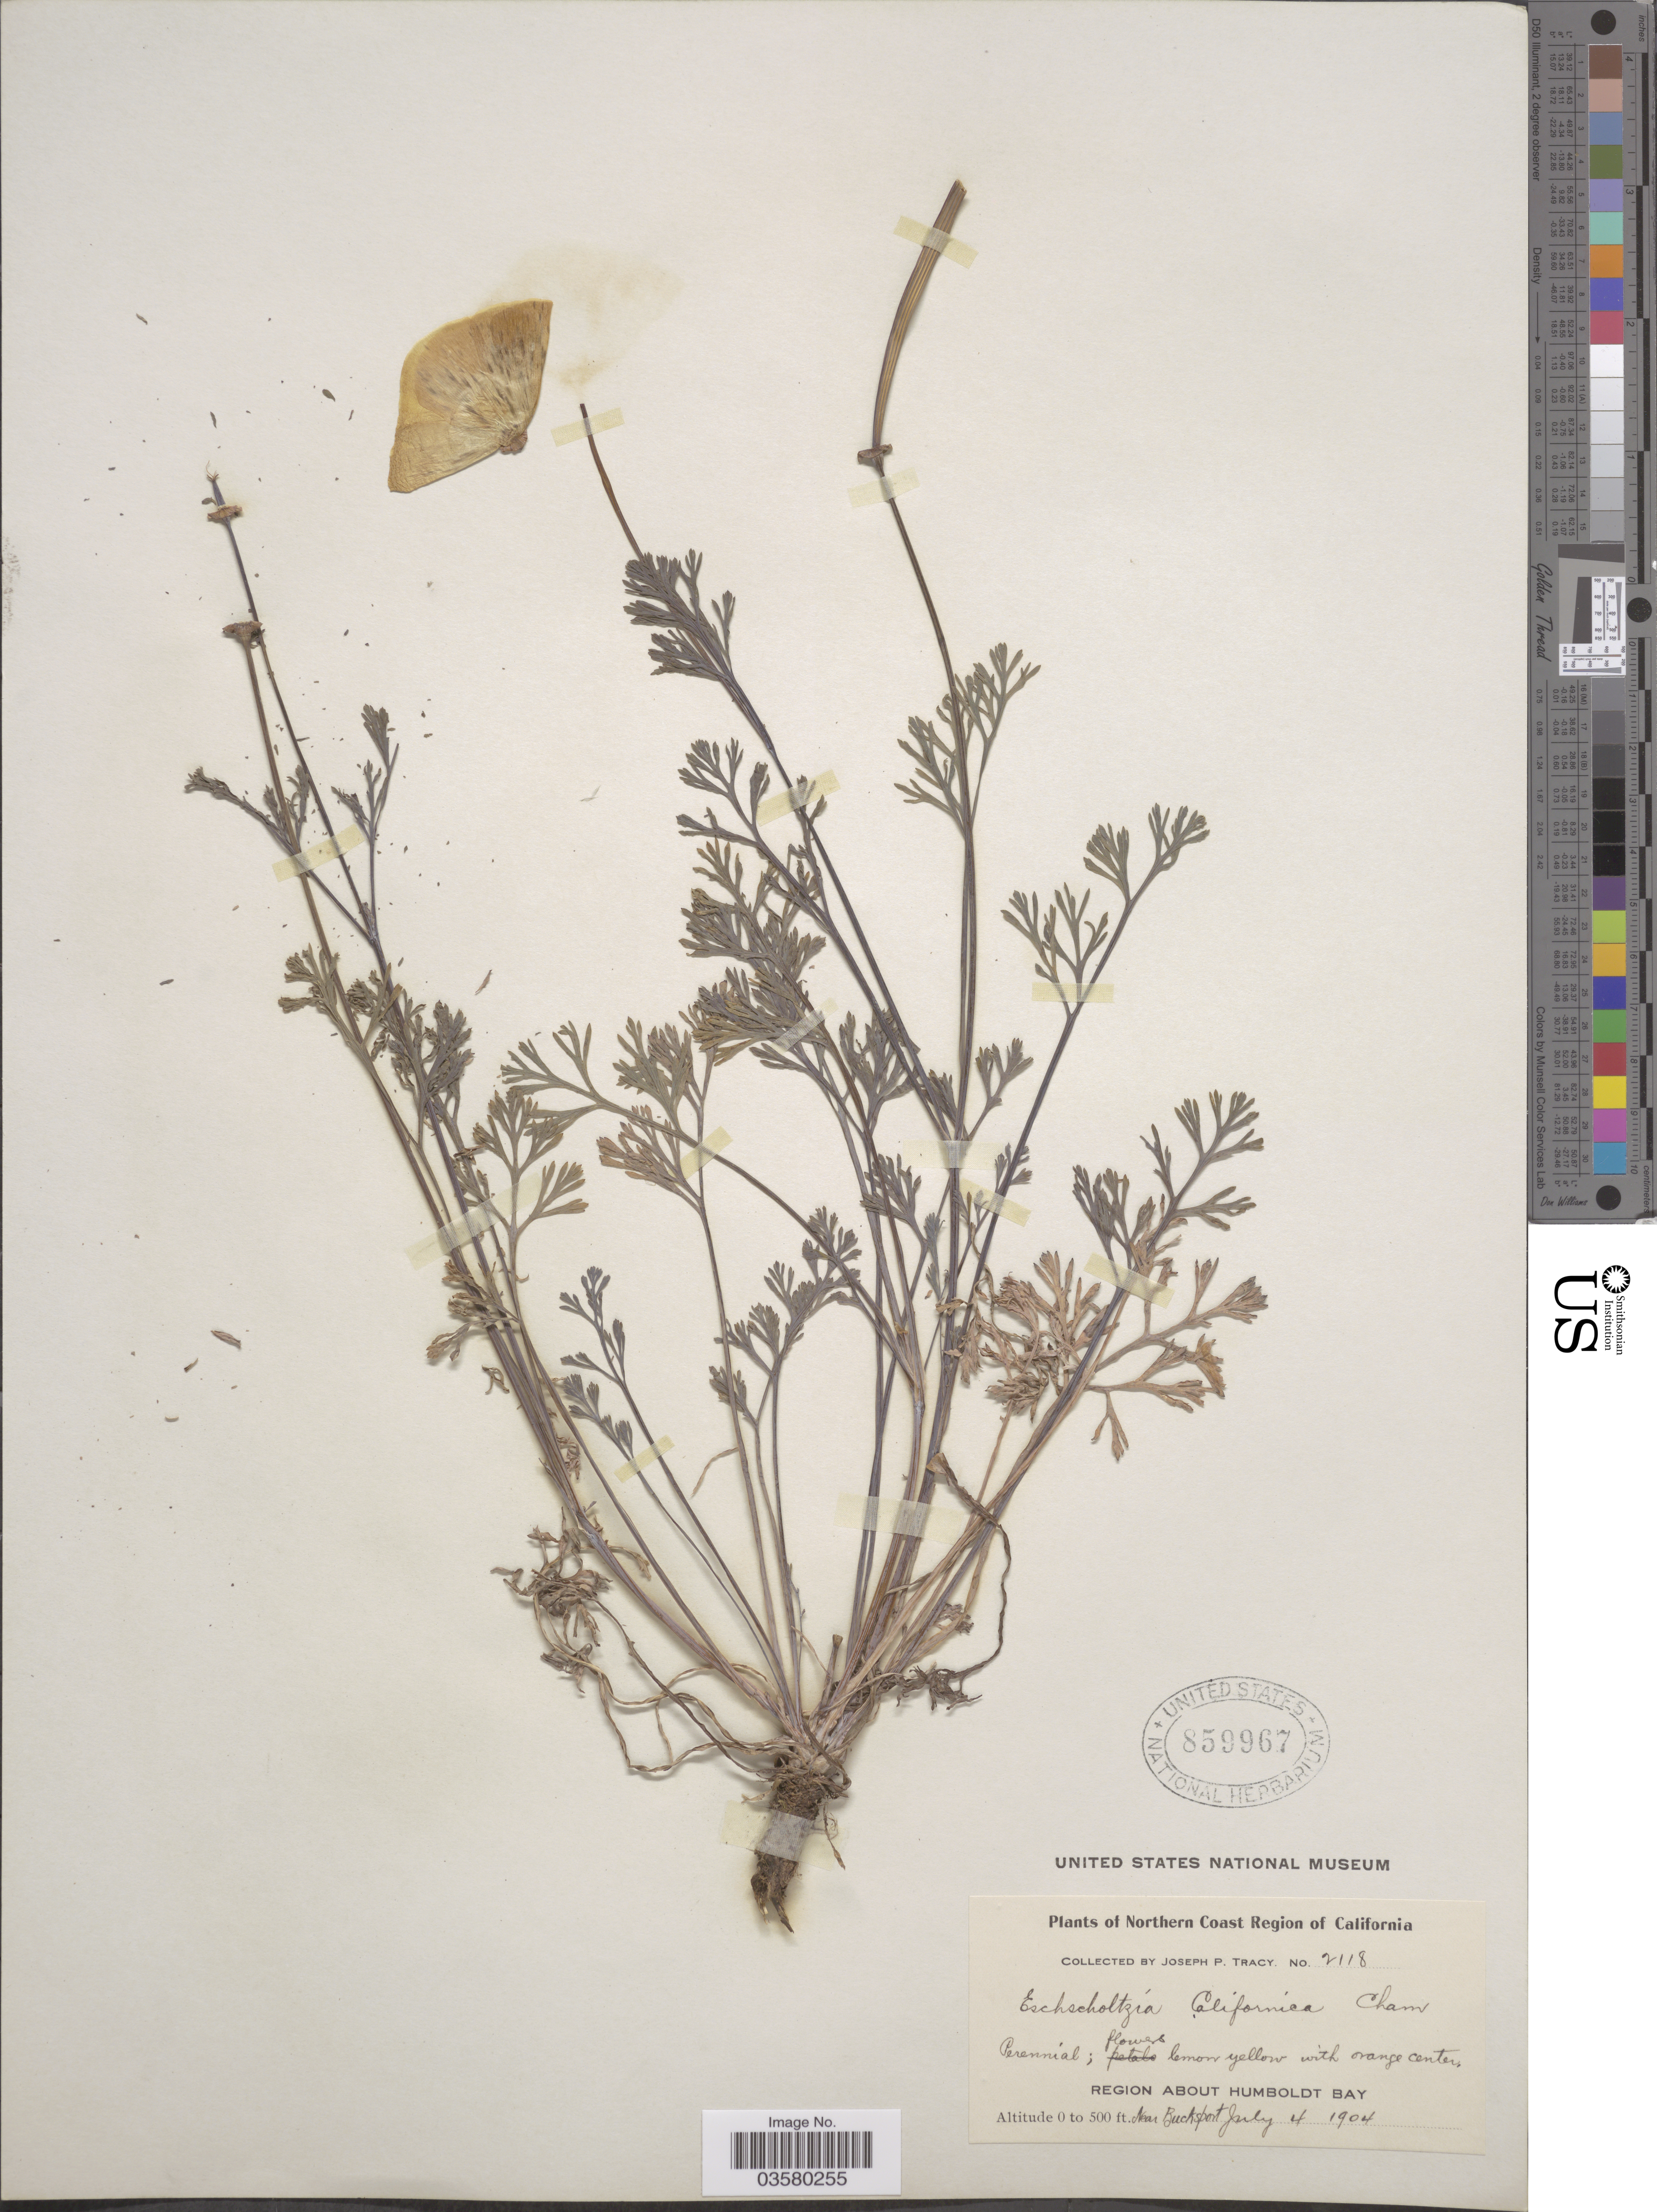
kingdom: Plantae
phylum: Tracheophyta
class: Magnoliopsida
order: Ranunculales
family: Papaveraceae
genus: Eschscholzia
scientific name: Eschscholzia californica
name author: Cham.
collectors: J. Tracy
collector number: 2118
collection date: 1904-07-04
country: United States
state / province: California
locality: Northern Coast Region of California. Region about Humboldt Bay. Near Bucksport.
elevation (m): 0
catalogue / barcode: US 859967